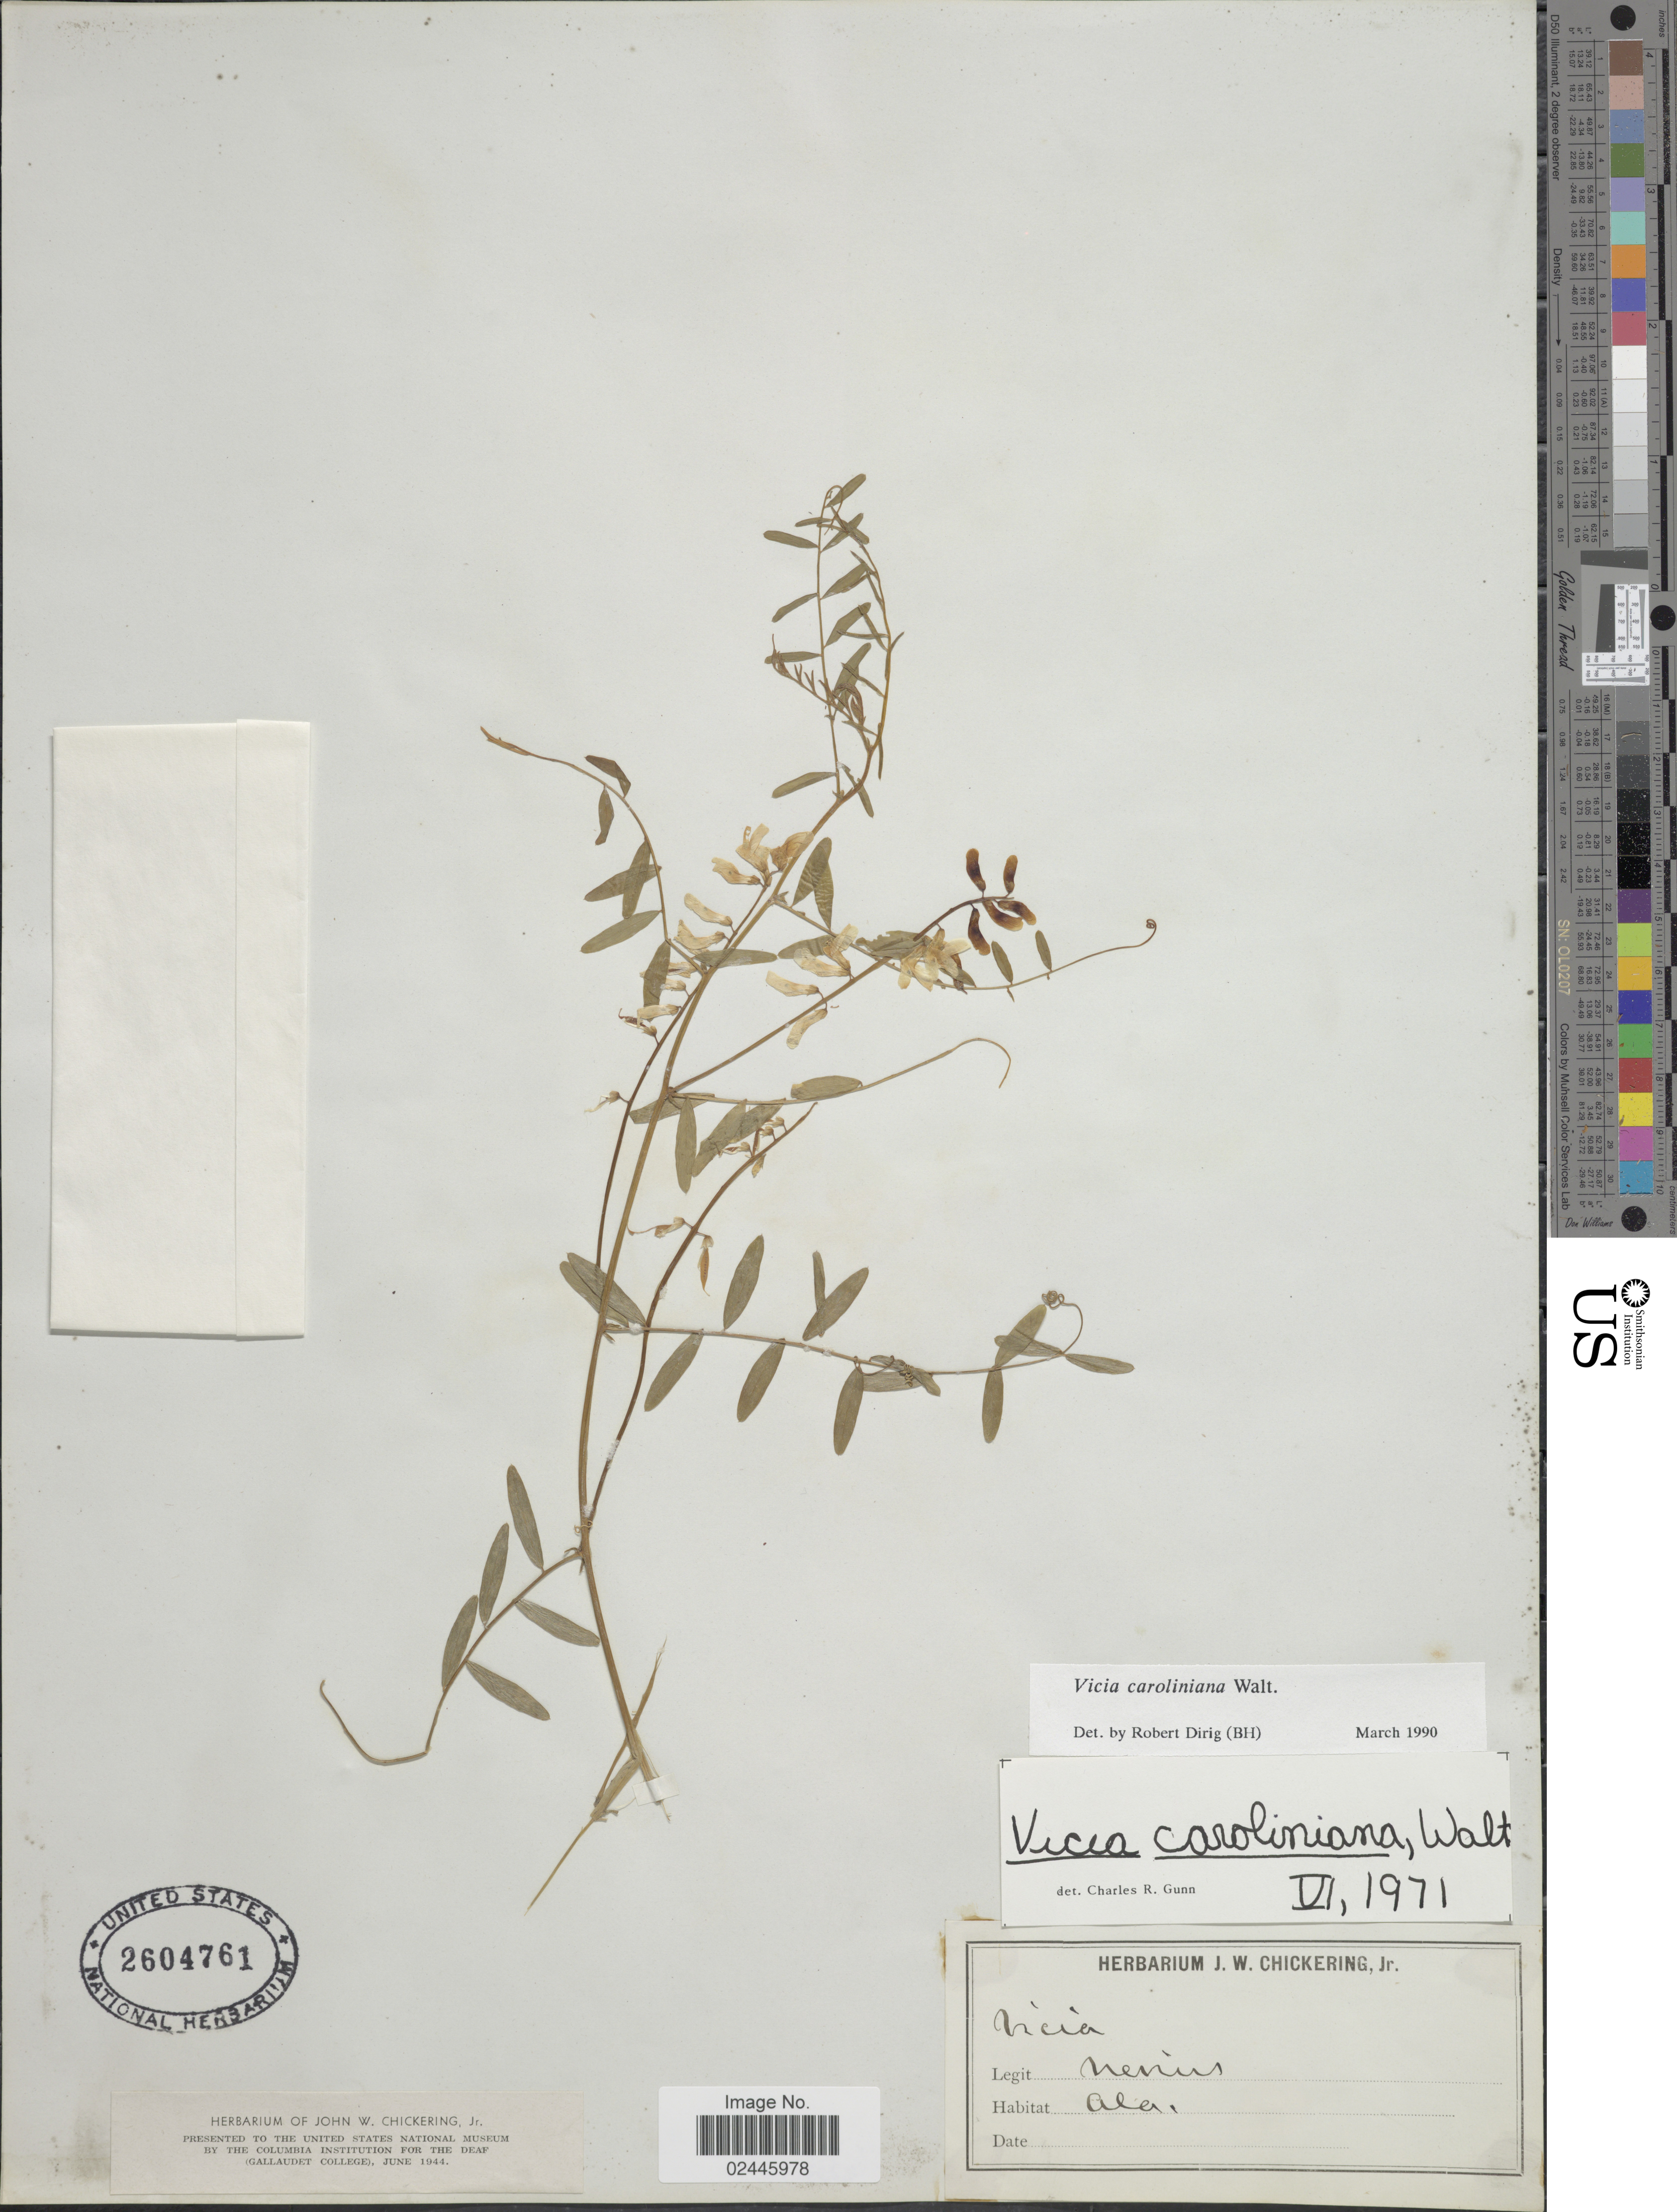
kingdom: Plantae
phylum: Tracheophyta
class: Magnoliopsida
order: Fabales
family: Fabaceae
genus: Vicia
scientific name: Vicia caroliniana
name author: Walter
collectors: ex herb. J.W. Chickering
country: United States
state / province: Alabama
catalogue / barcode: US 2604761